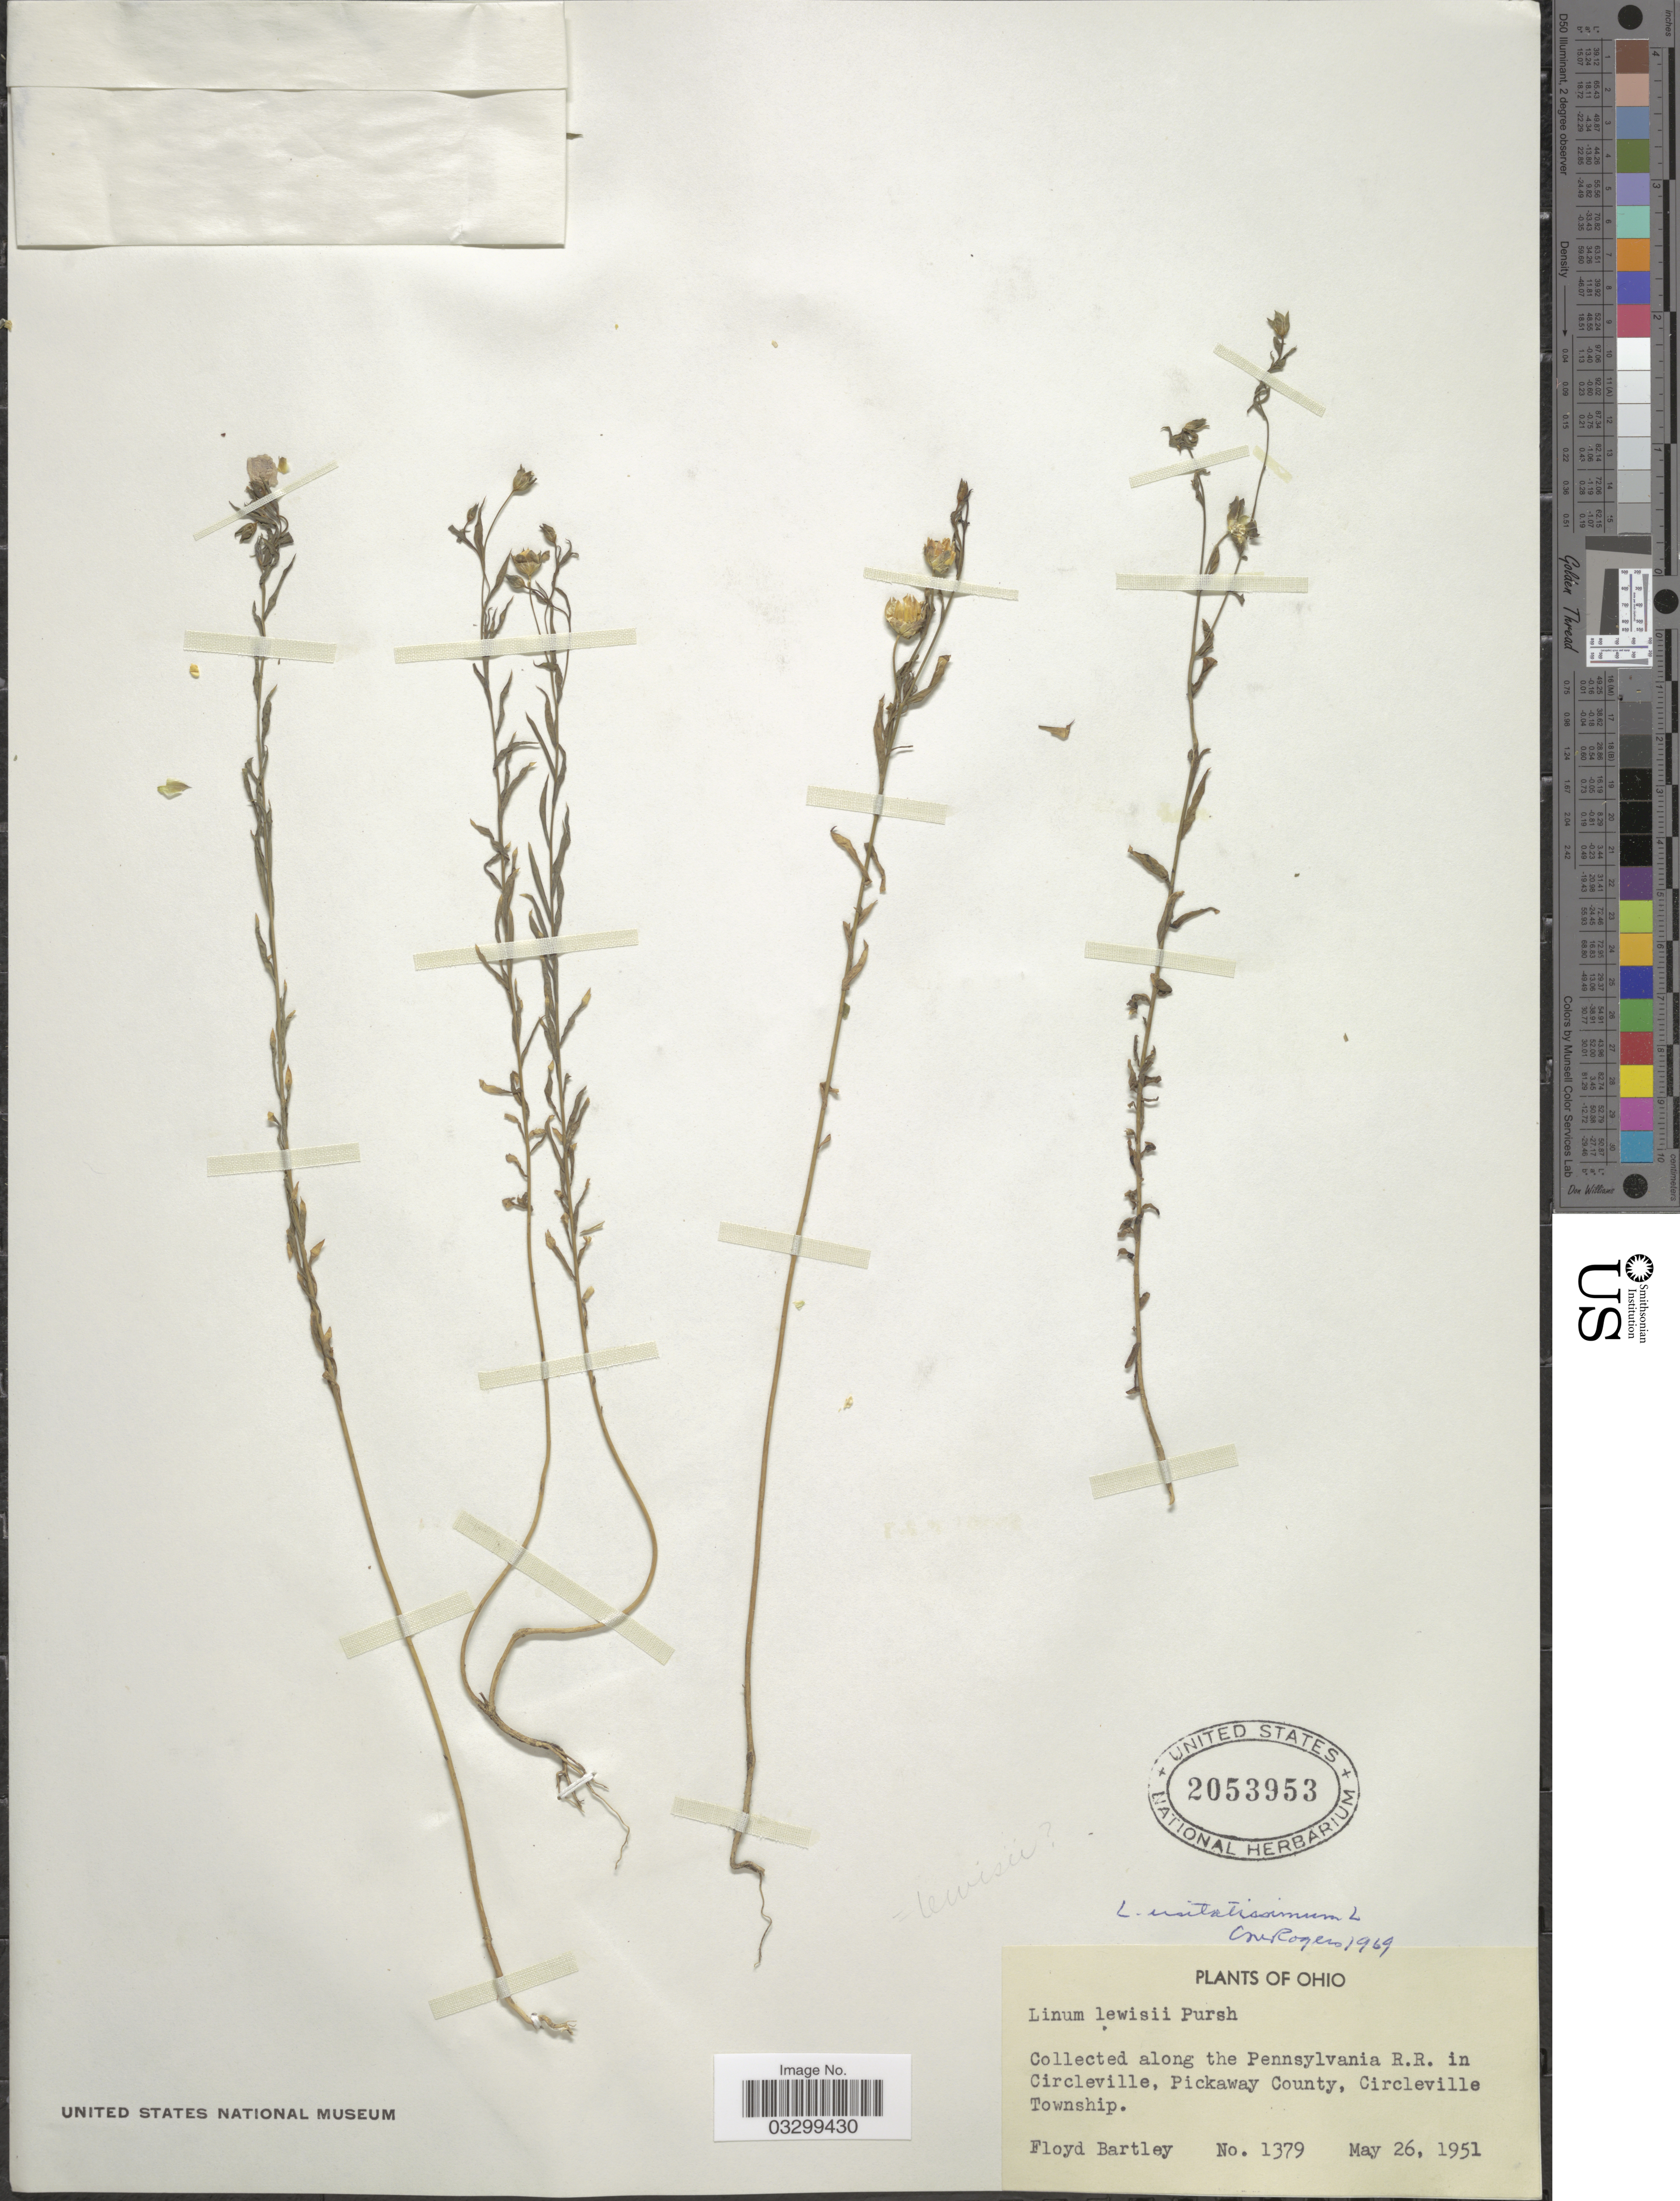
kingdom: Plantae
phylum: Tracheophyta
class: Magnoliopsida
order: Malpighiales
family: Linaceae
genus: Linum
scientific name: Linum usitatissimum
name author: L.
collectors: F. Bartley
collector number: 1379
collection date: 1951-05-26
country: United States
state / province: Ohio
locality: Along the Pennsylvania R.R. in Circleville, Pickaway County, Circleville Township.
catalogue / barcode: US 2053953